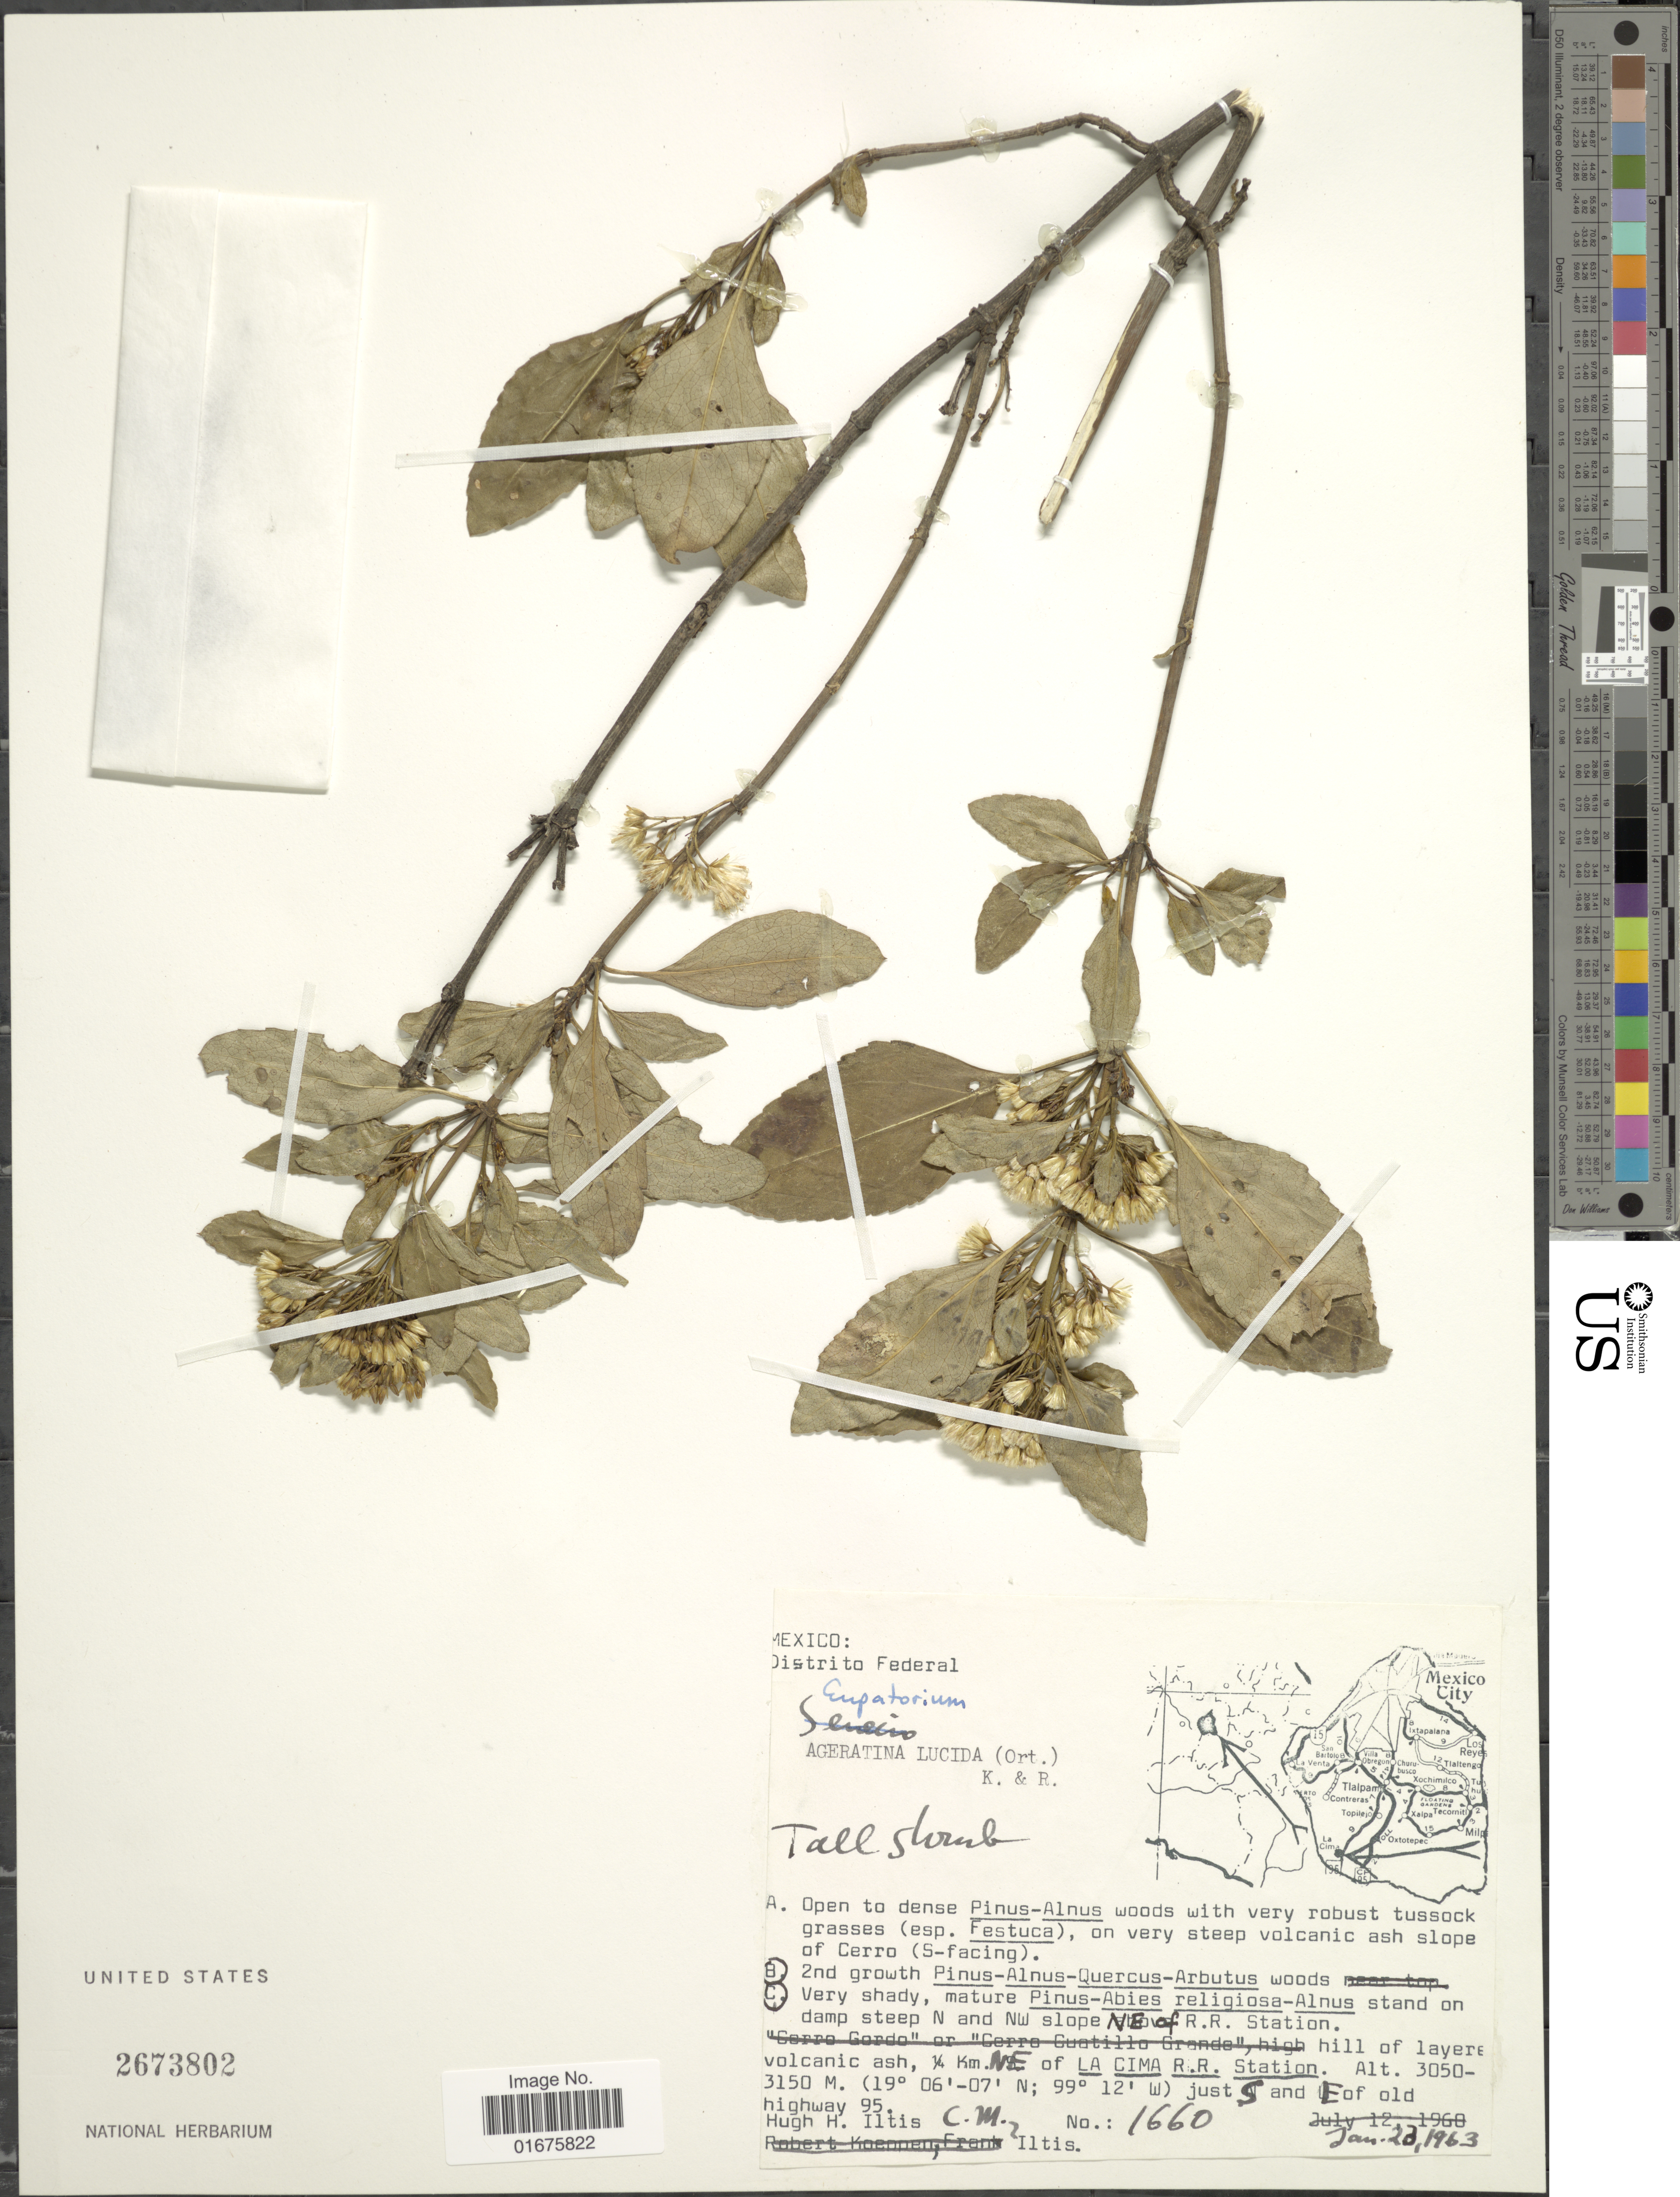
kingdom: Plantae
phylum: Tracheophyta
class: Magnoliopsida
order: Asterales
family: Asteraceae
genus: Ageratina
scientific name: Ageratina glabrata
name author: (Kunth) R.M. King & H. Rob.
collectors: H. H. Iltis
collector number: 1660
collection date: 1963-01-23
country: Mexico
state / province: Distrito Federal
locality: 2nd growth Pinus-Alnus-Quercus-Arbutus woods, very shade, mature Pinus-Abies religiosa-Alnus stand on damp steep N and W slope NE of R.R. Station, hill of laere volcanic ash, ¼ Km. NE of La Cima R.R. Station, just S and E of old highway 95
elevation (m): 3050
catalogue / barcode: US 2673802